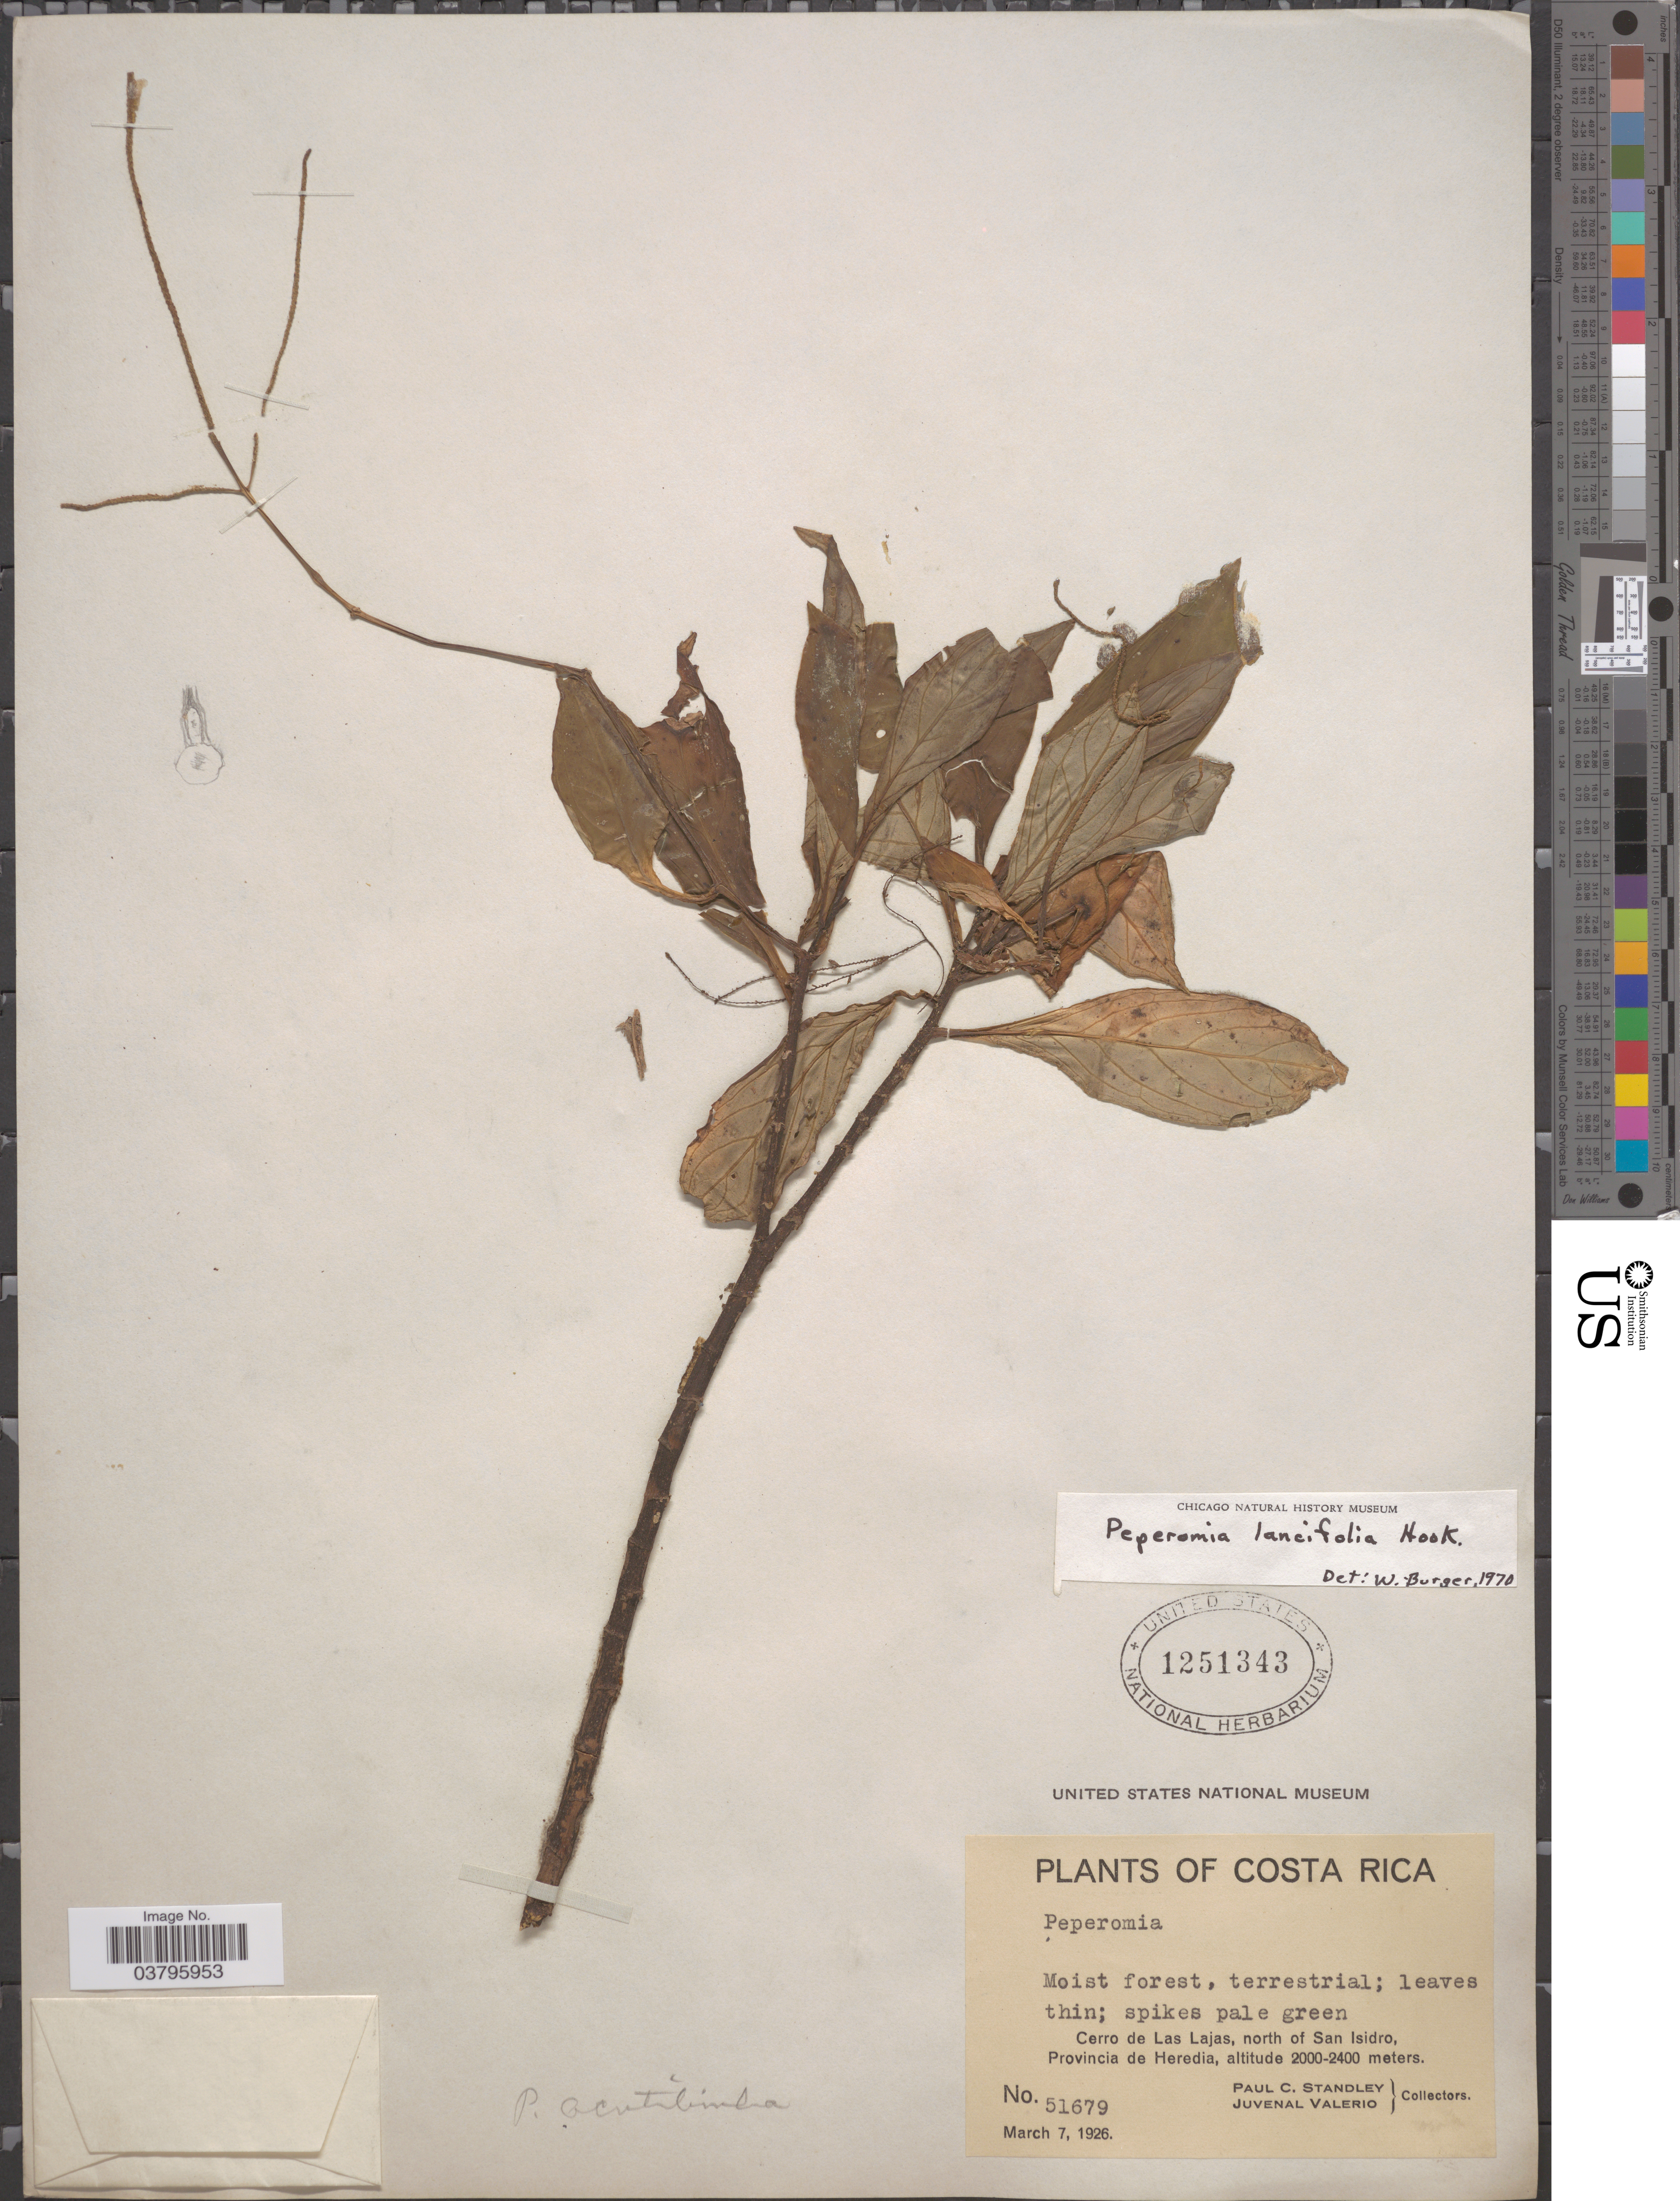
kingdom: Plantae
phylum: Tracheophyta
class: Magnoliopsida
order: Piperales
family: Piperaceae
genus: Peperomia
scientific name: Peperomia lancifolia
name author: Hook.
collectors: P. C. Standley & J. Valerio R.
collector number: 51679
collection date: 1926-03-07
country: Costa Rica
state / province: Heredia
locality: Cerro de Las Lajas, north of San Isidro.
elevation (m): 2000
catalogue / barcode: US 1251343